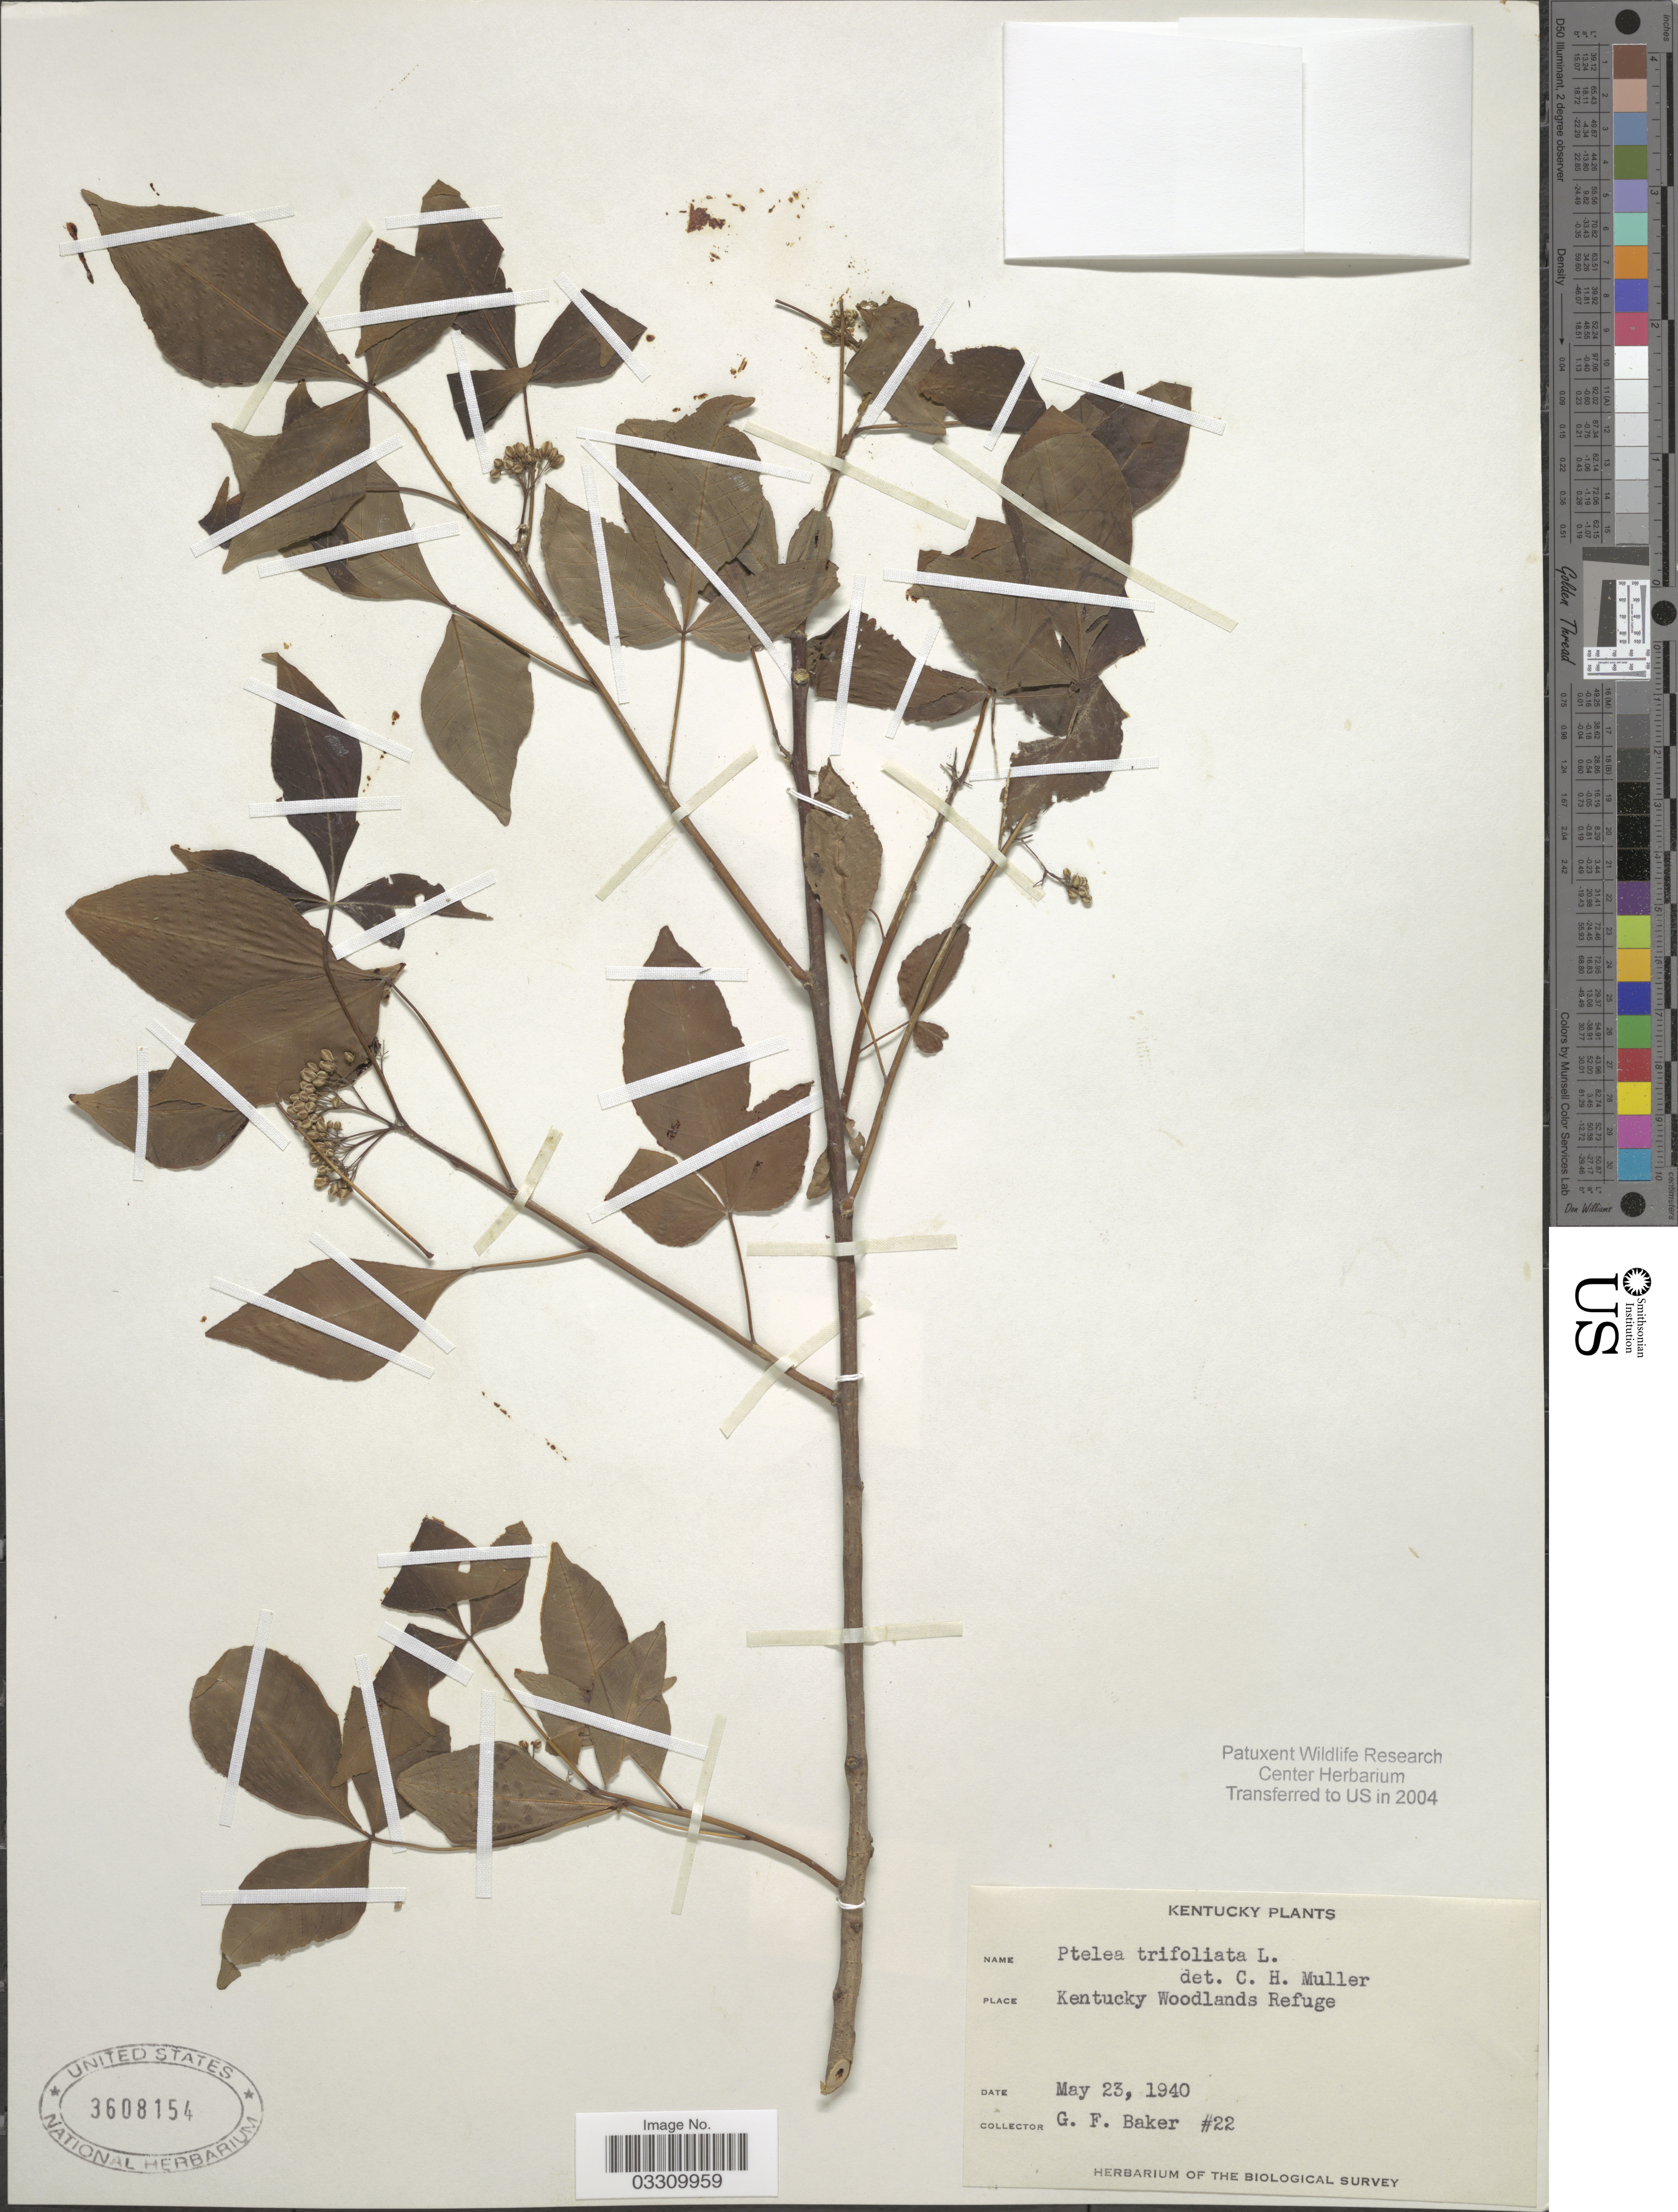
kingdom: Plantae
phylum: Tracheophyta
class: Magnoliopsida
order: Sapindales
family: Rutaceae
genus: Ptelea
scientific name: Ptelea trifoliata var. trifoliata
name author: L.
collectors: G. Baker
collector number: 22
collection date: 1940-05-23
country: United States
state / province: Kentucky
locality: Kentucky Woodlands Refuge.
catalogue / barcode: US 3608154